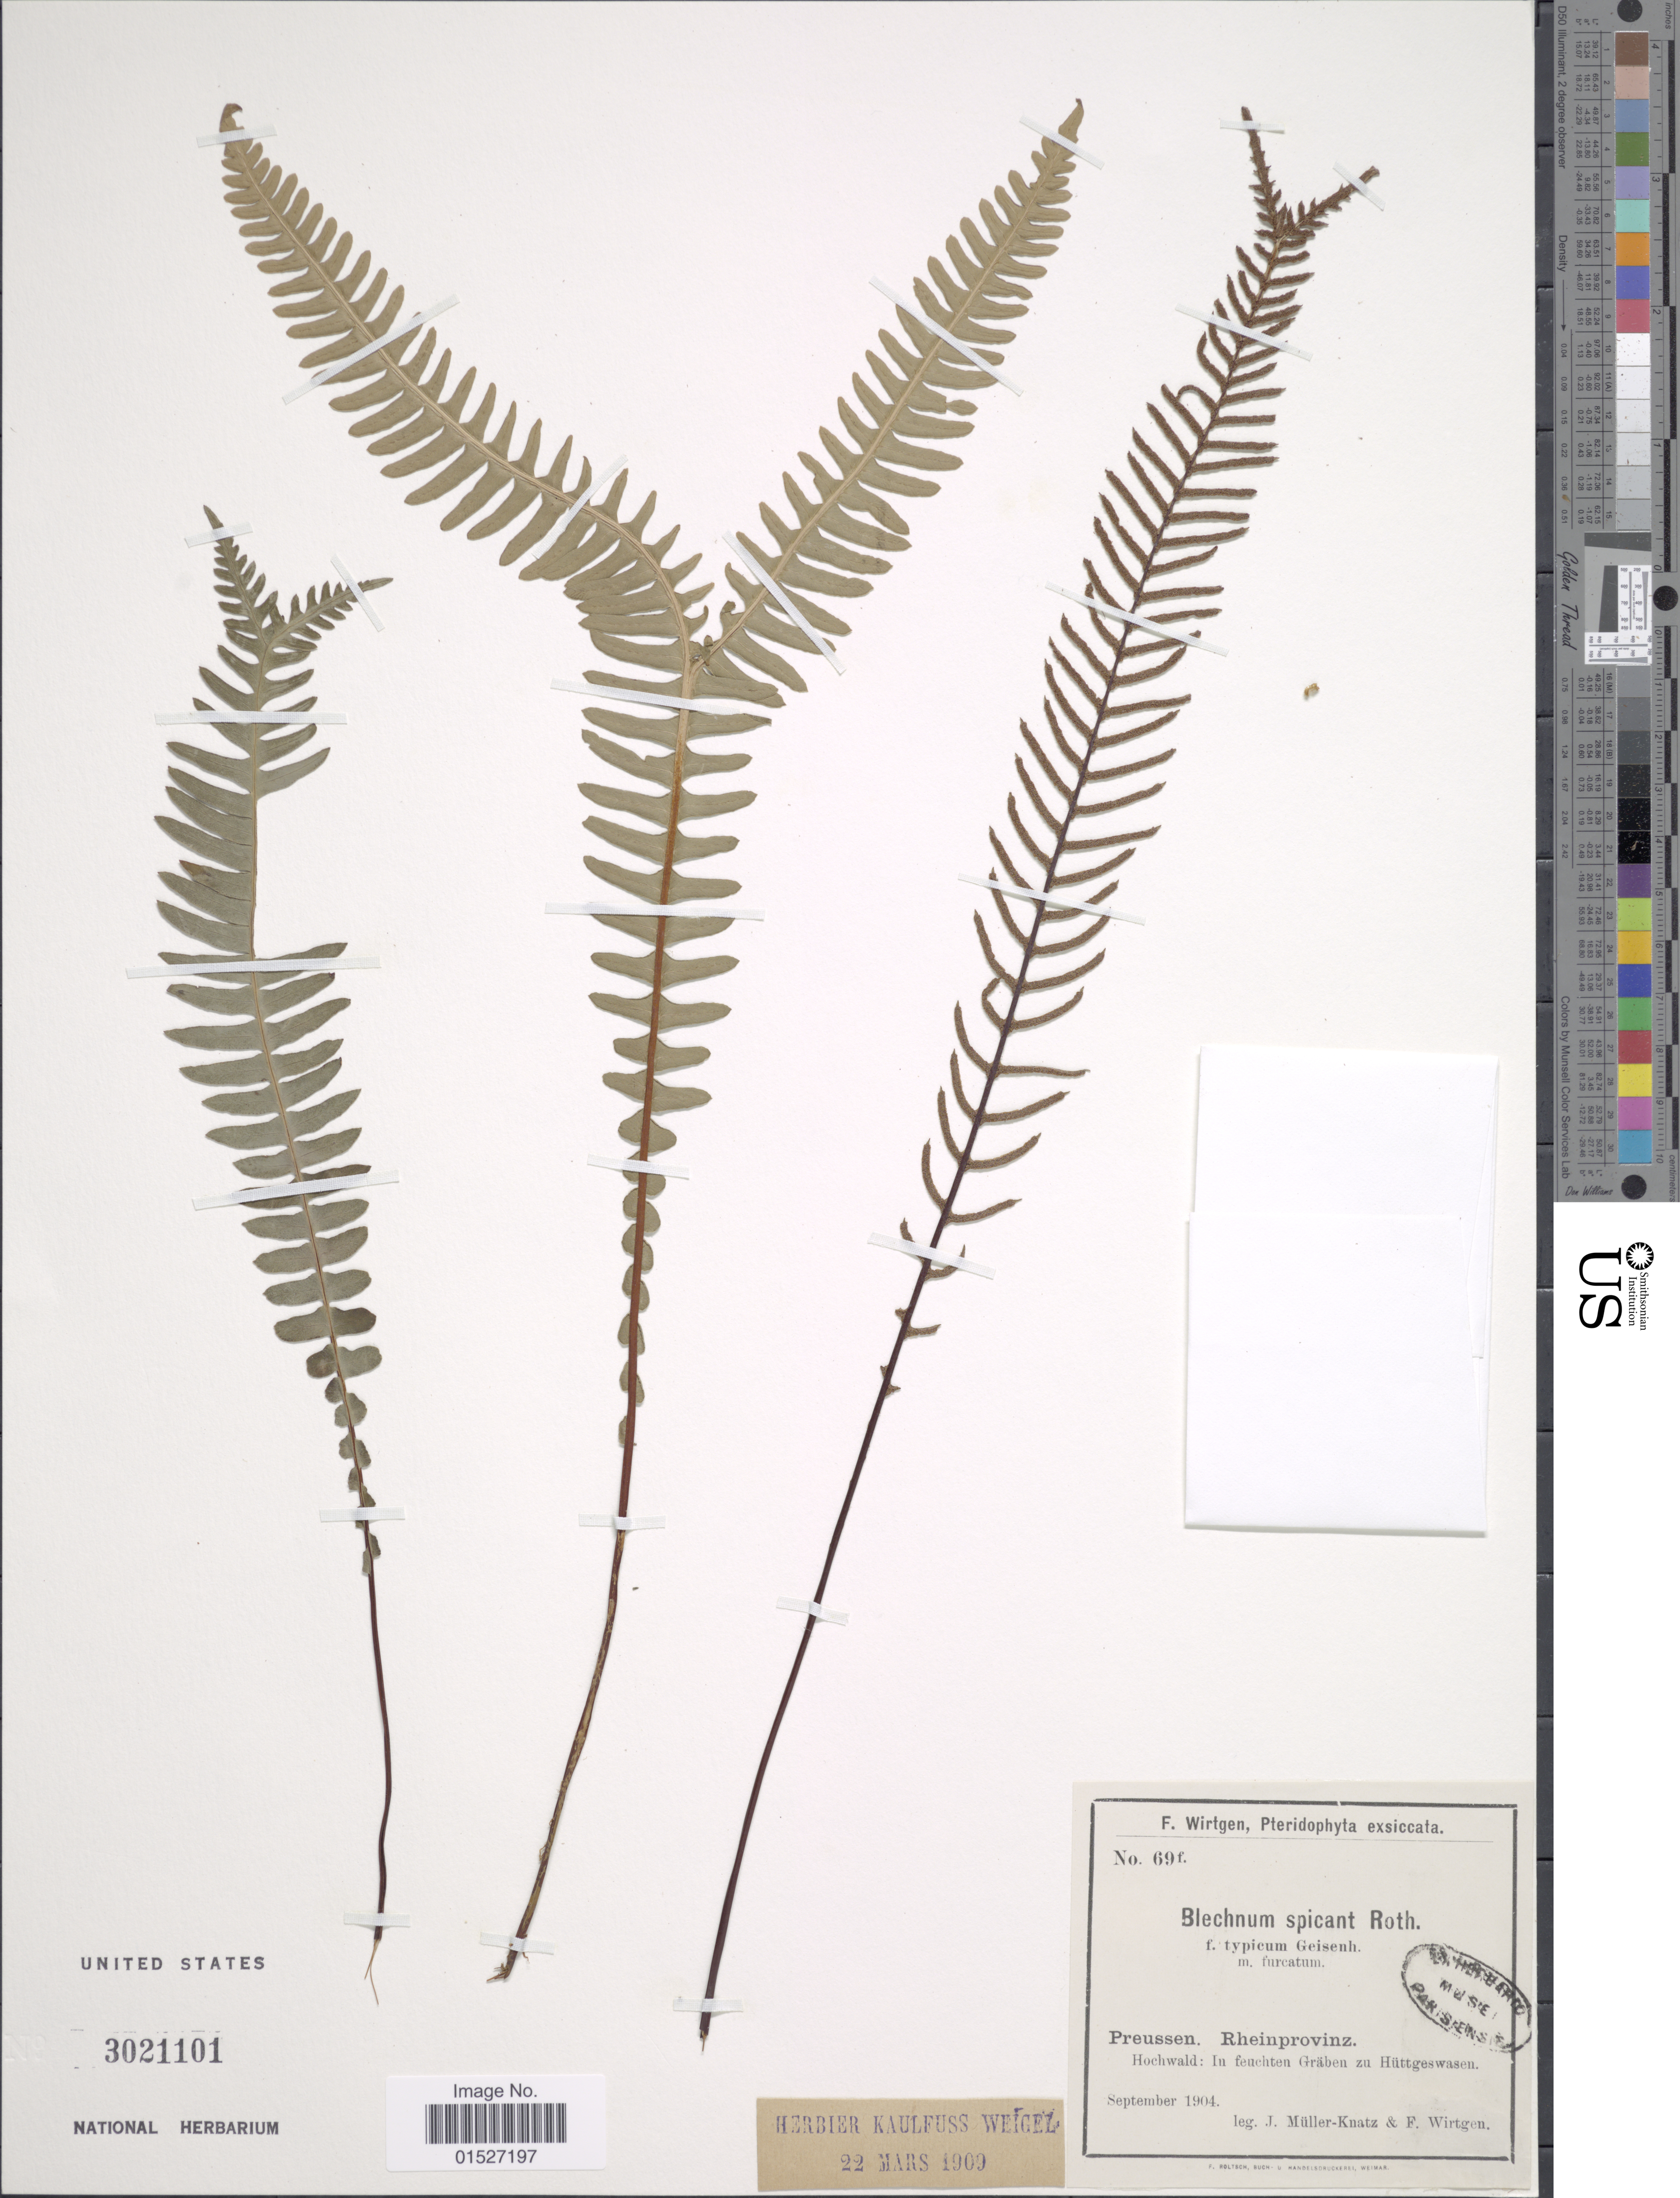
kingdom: Plantae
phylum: Tracheophyta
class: Polypodiopsida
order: Polypodiales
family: Blechnaceae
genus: Blechnum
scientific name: Blechnum spicant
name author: (L.) Sm.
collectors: J. Müller-Knatz & F. Wirtgen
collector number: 69f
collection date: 1904-09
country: Germany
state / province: Rhineland-Palatinate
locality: Preussen. Rheinprovinz. Hochwald: In feuchten Graben zy Huttgeswasen.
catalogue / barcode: US 3021101